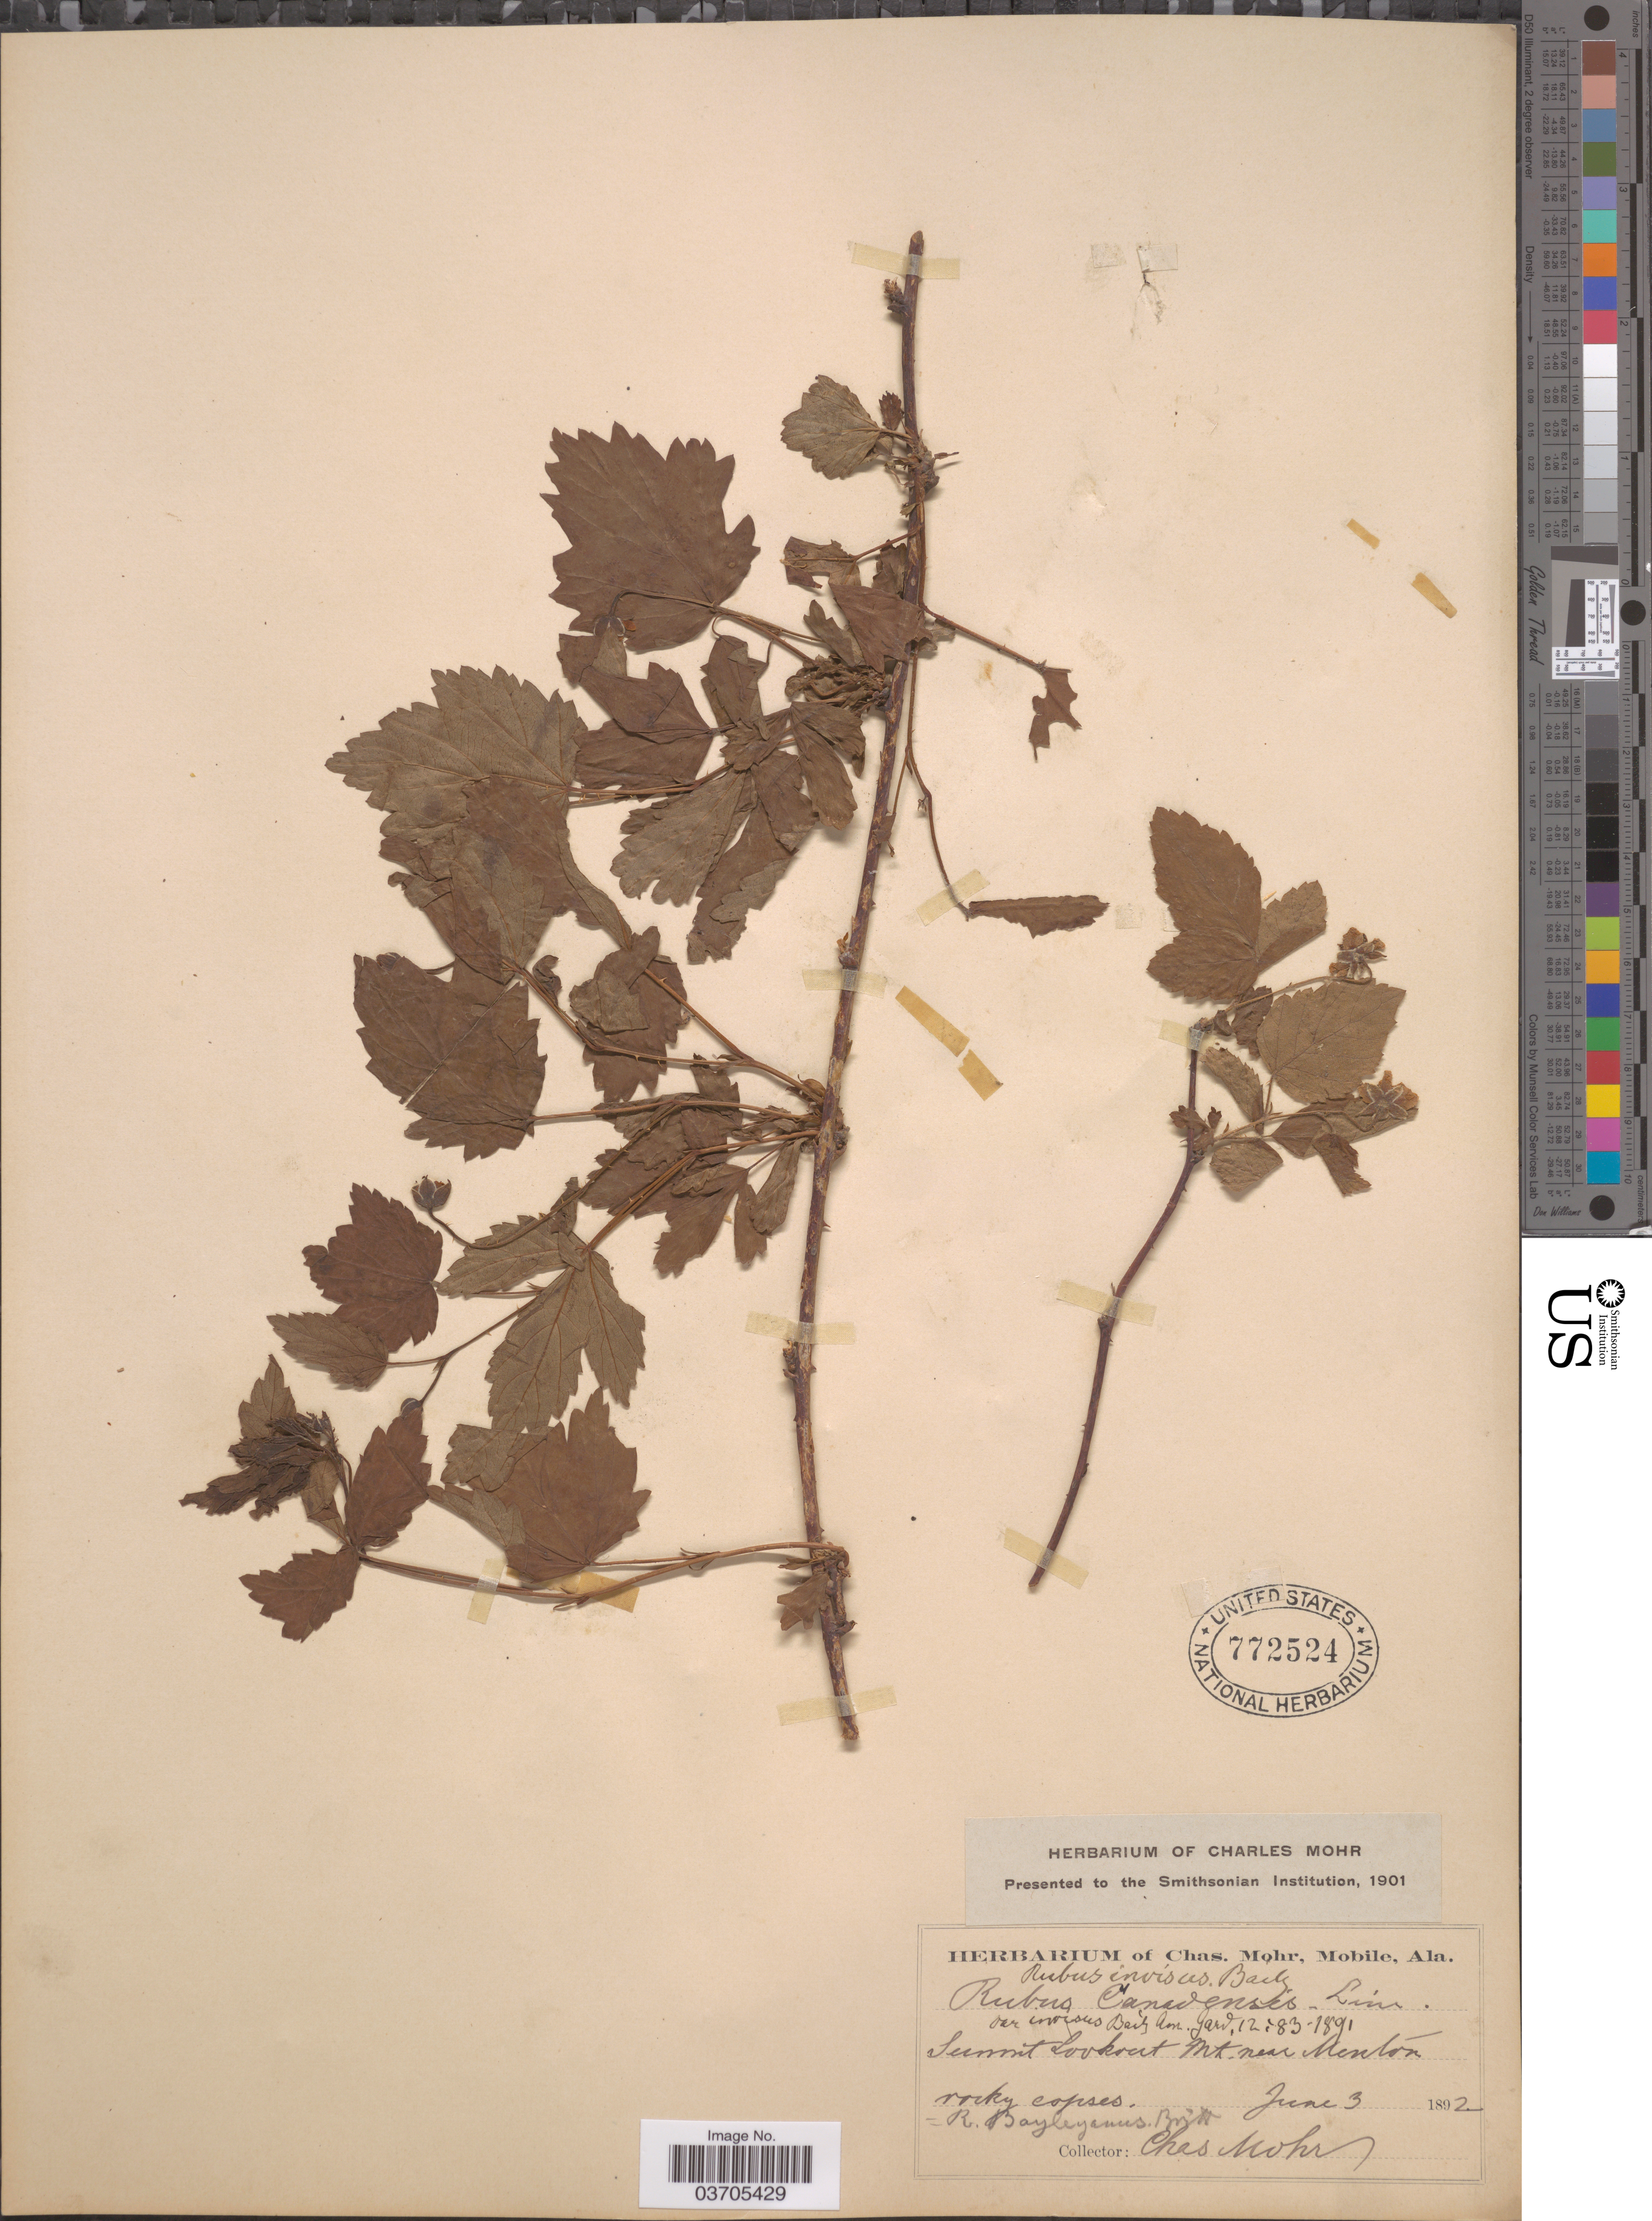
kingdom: Plantae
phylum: Tracheophyta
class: Magnoliopsida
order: Rosales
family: Rosaceae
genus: Rubus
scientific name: Rubus invisus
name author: (L.H. Bailey) Britton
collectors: Mohr, C. T. (herbarium)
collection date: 1892-06-03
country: United States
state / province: Alabama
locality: Summit Lookout Mt. near Menton.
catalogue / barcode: US 772524